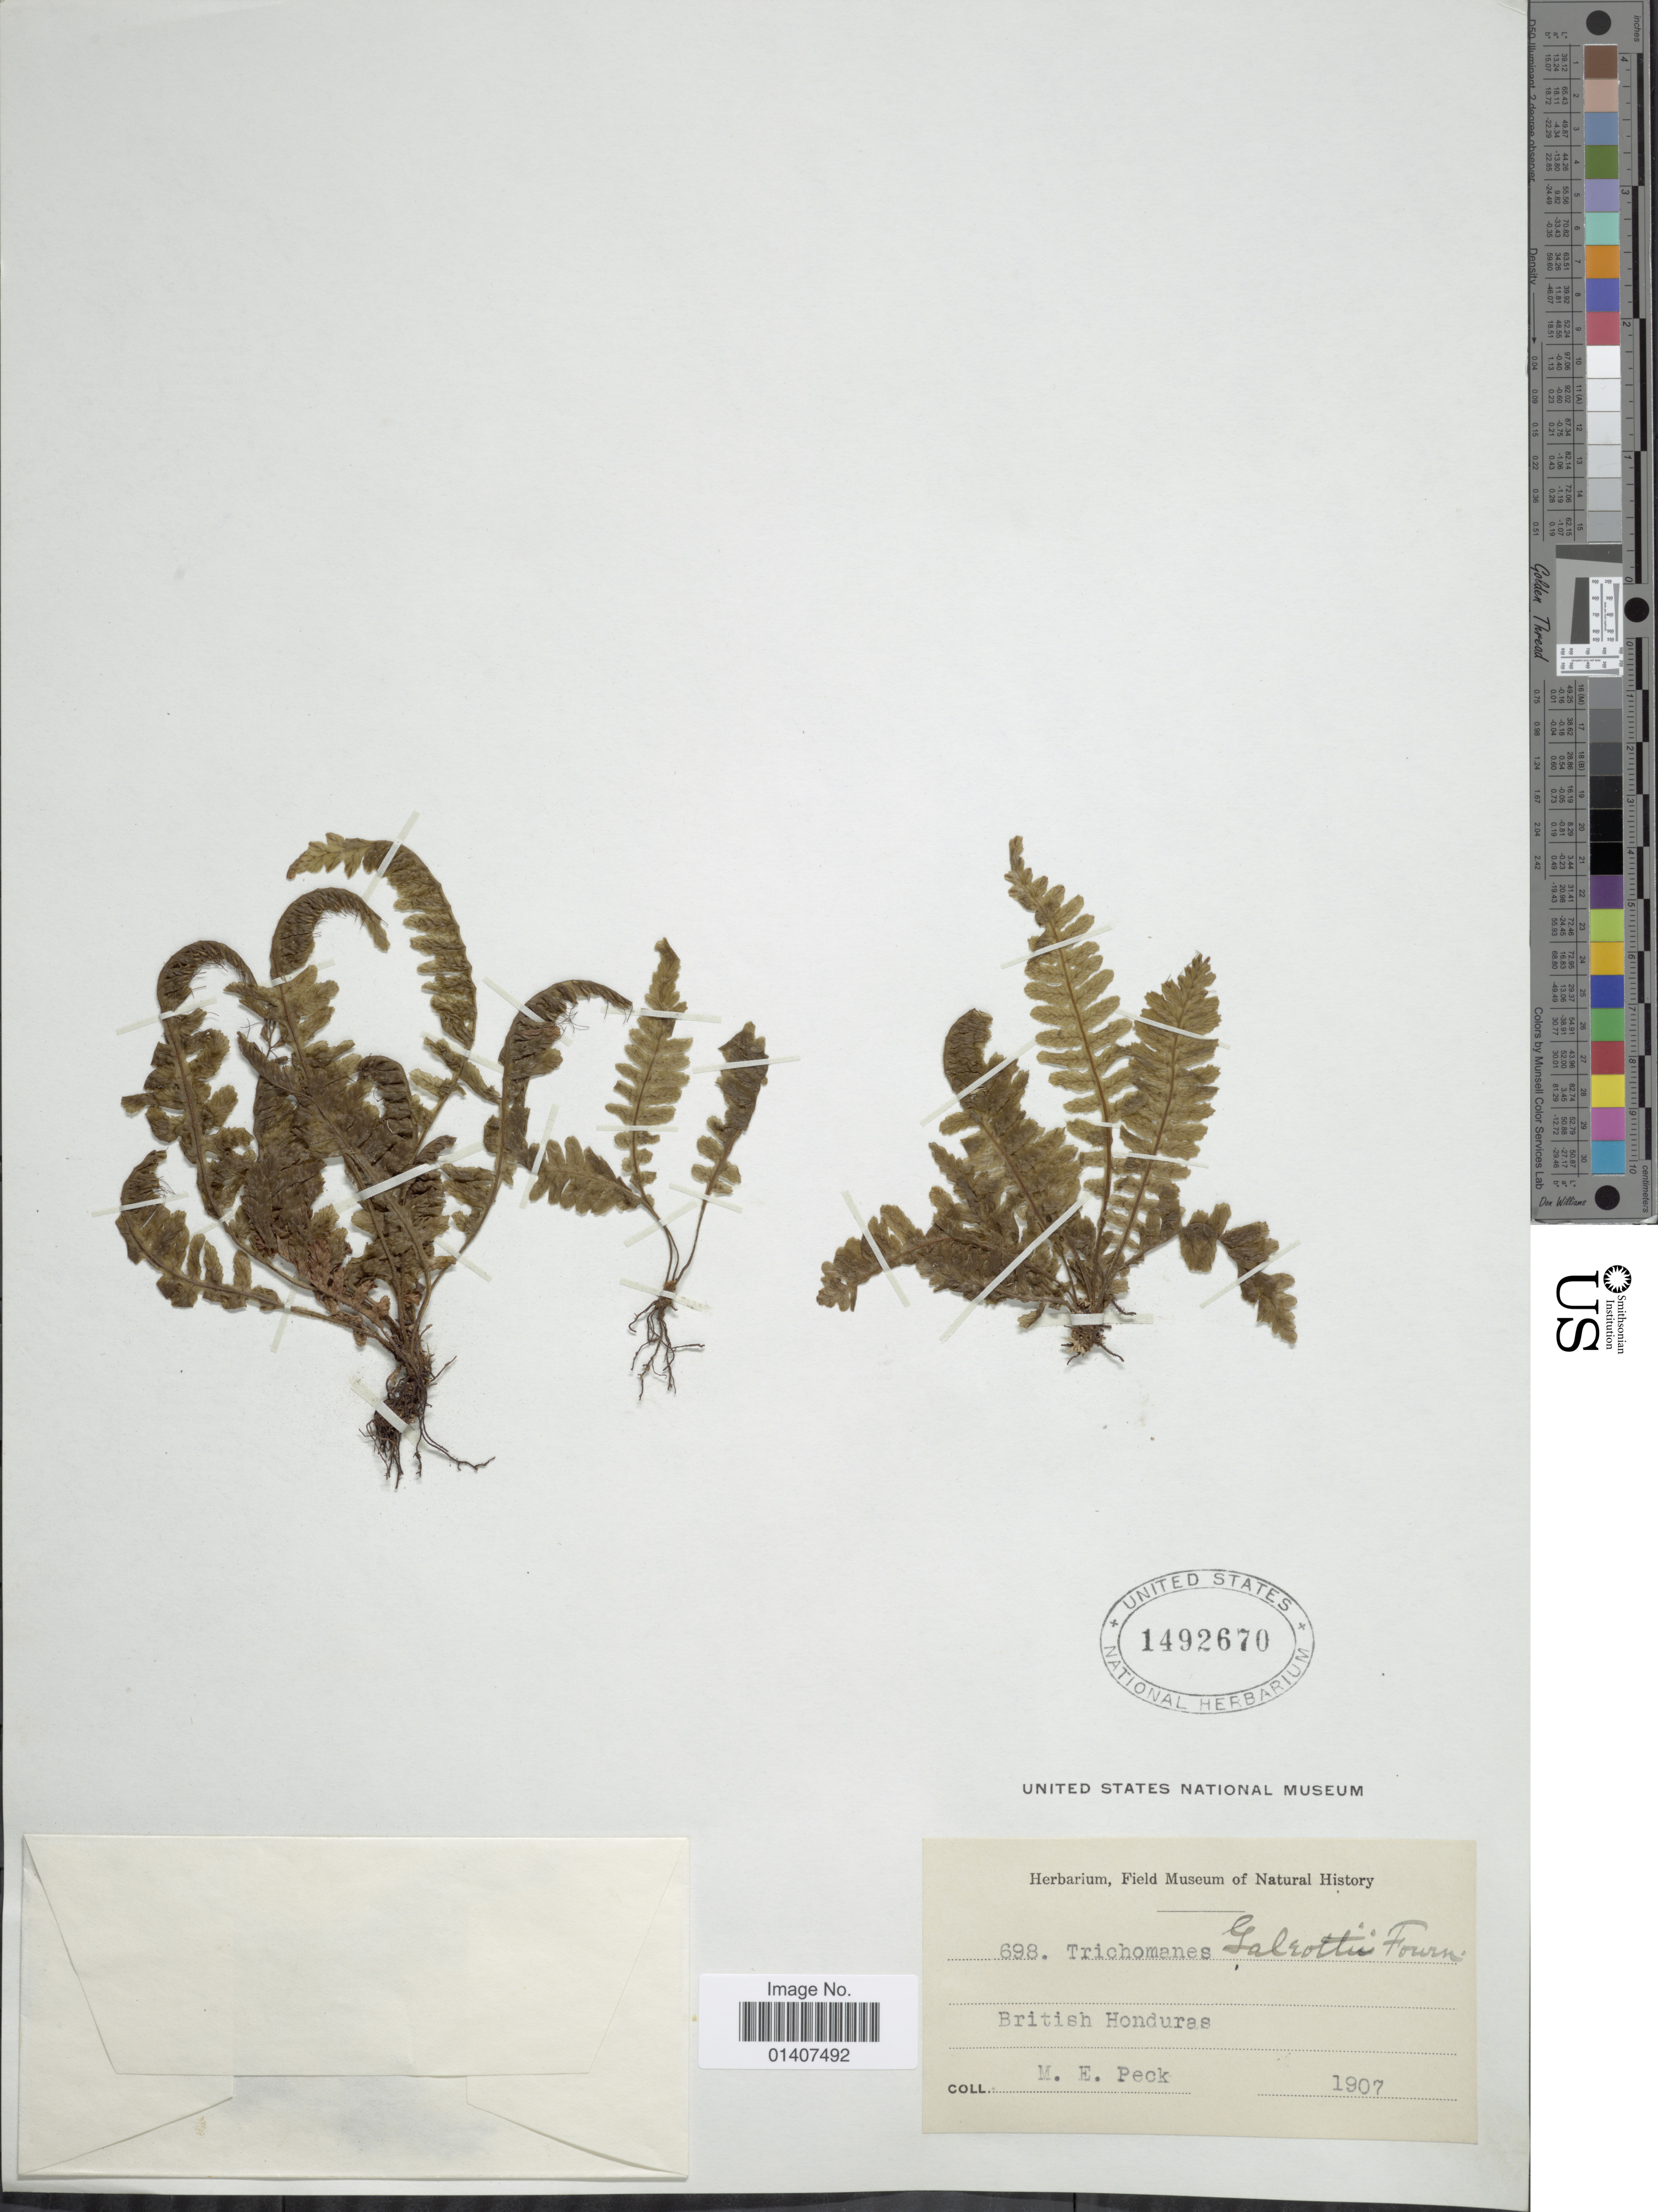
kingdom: Plantae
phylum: Tracheophyta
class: Polypodiopsida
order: Hymenophyllales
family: Hymenophyllaceae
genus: Trichomanes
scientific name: Trichomanes galeottii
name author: E. Fourn.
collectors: M. E. Peck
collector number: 698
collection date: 1907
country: Belize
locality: British Honduras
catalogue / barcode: US 1492670